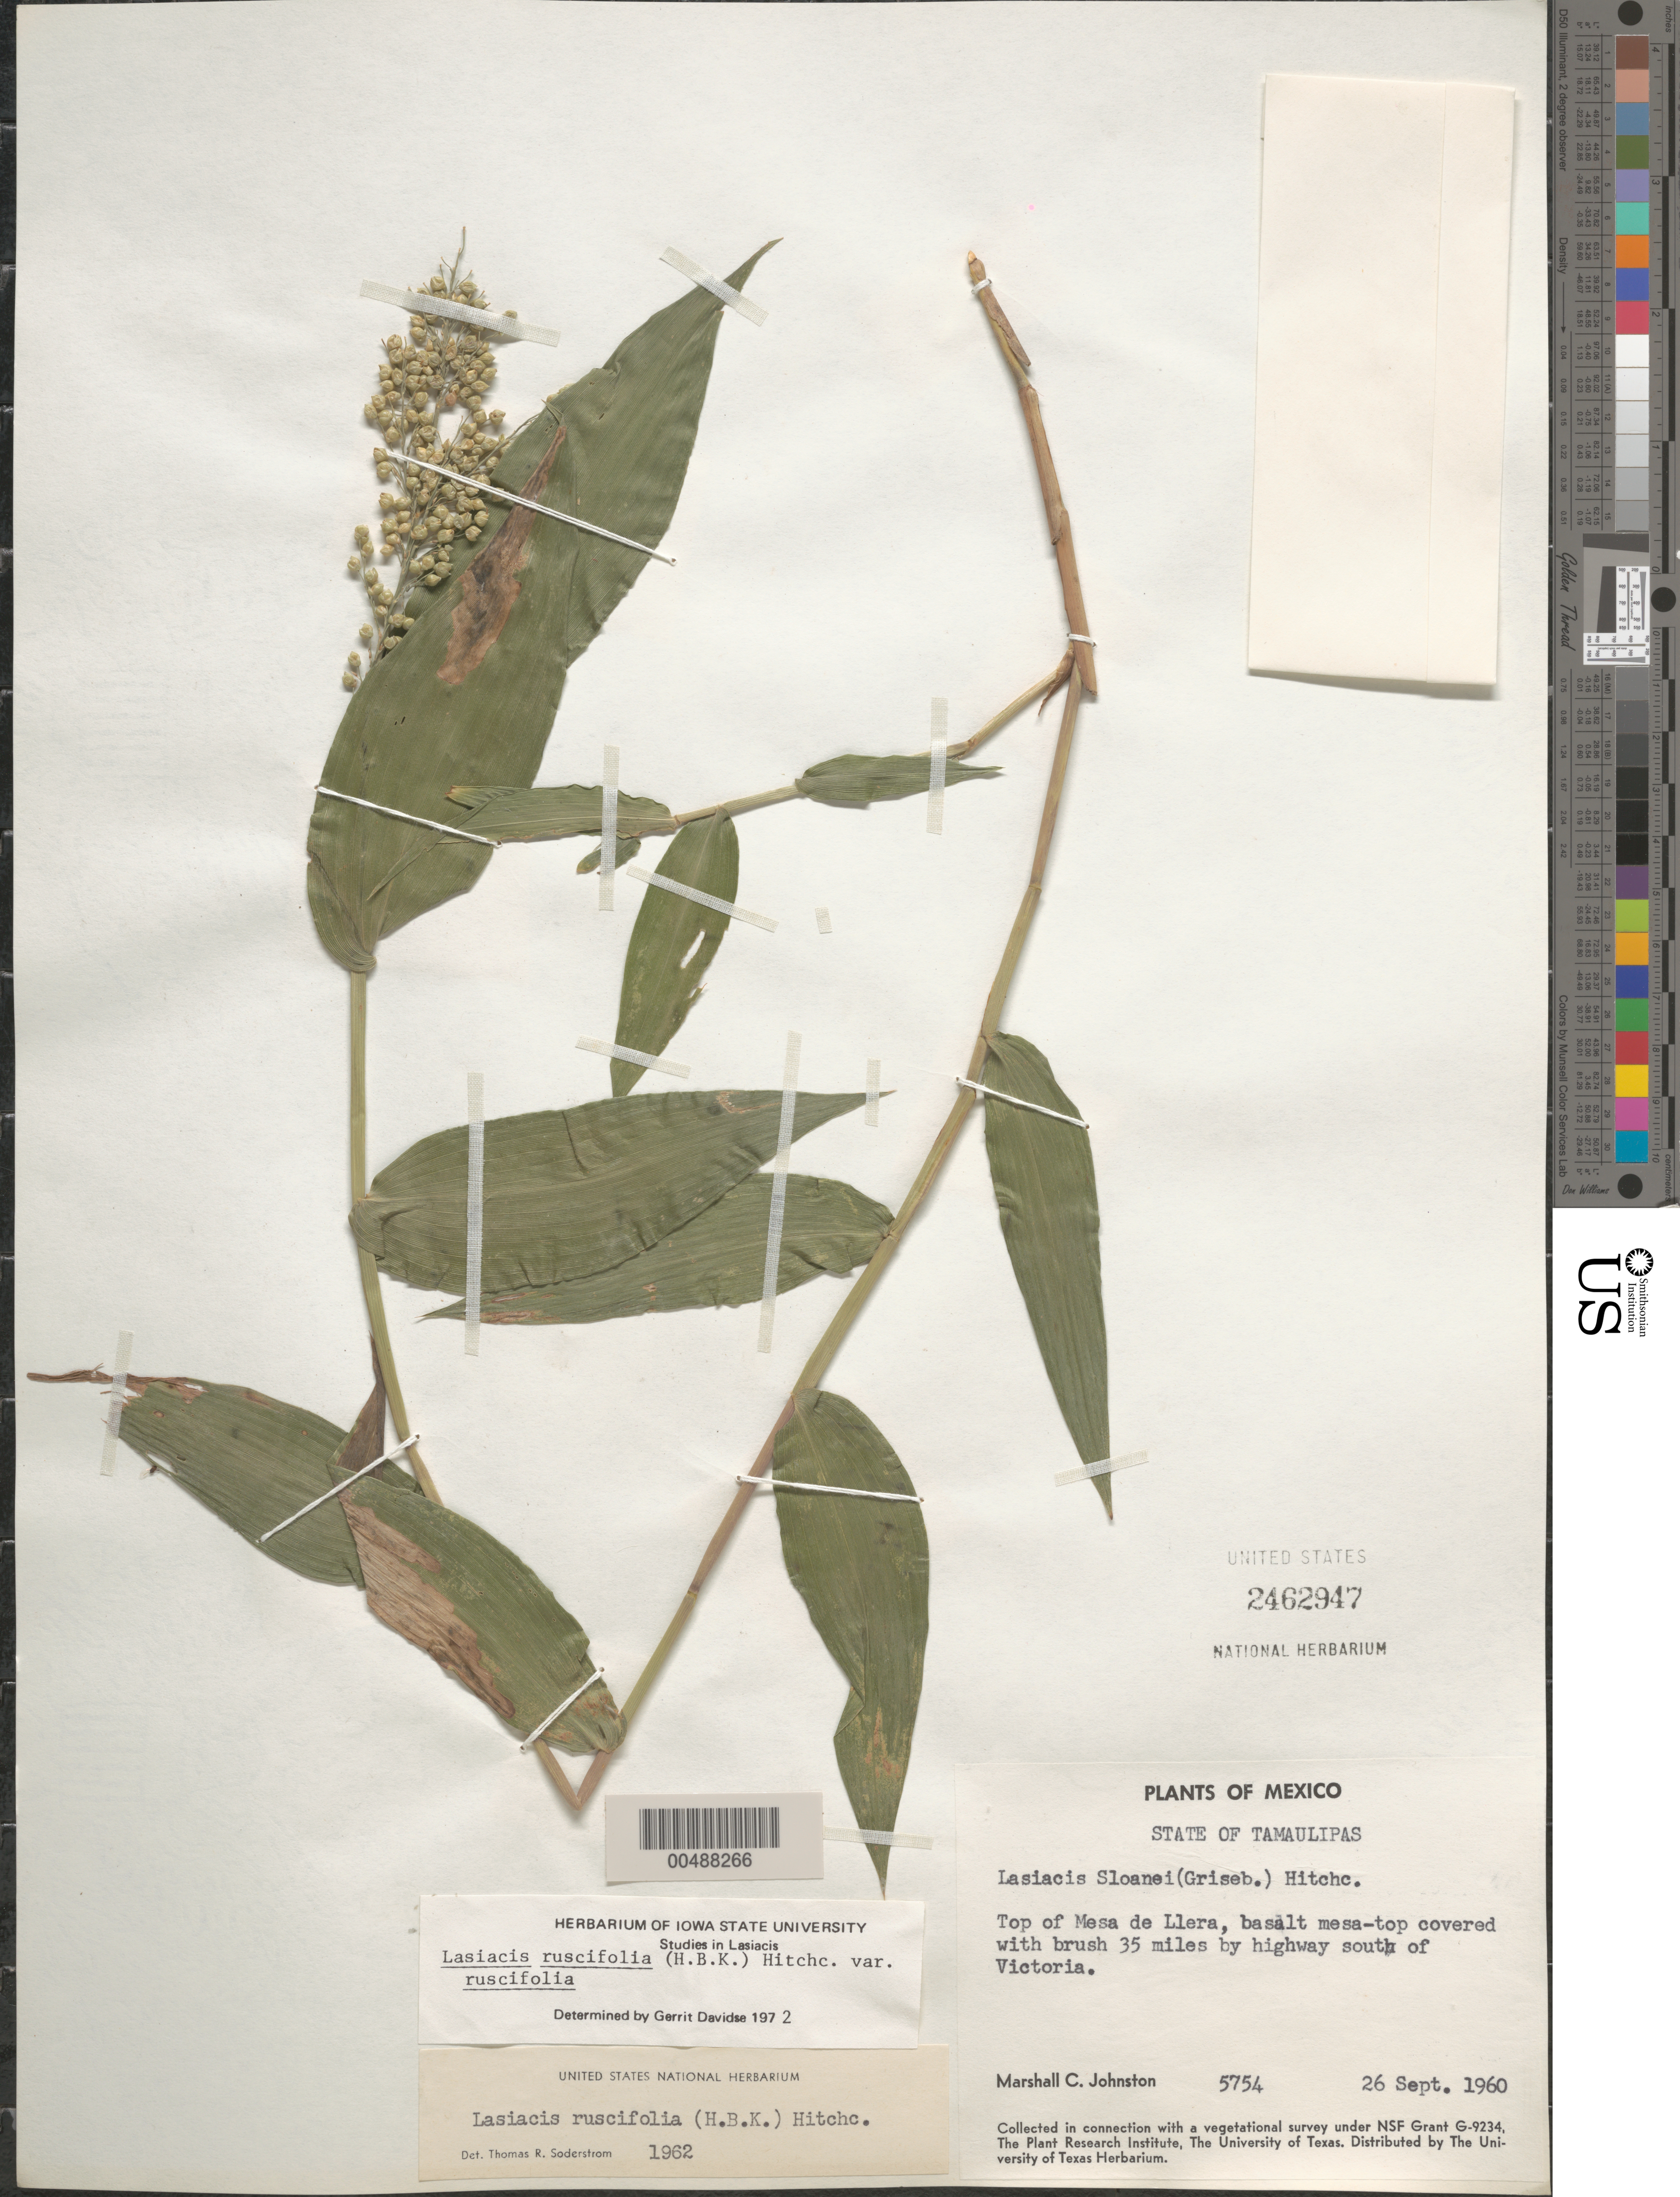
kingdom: Plantae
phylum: Tracheophyta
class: Liliopsida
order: Poales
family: Poaceae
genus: Lasiacis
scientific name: Lasiacis ruscifolia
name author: (Kunth) Hitchc.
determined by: Davidse, Gerrit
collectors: M. Johnston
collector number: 5754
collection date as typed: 26 Sep 1960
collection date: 1960-09-26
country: Mexico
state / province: Tamaulipas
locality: Top of Mesa de Llera, 35 mi by hwy S of Victoria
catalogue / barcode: US 2462947